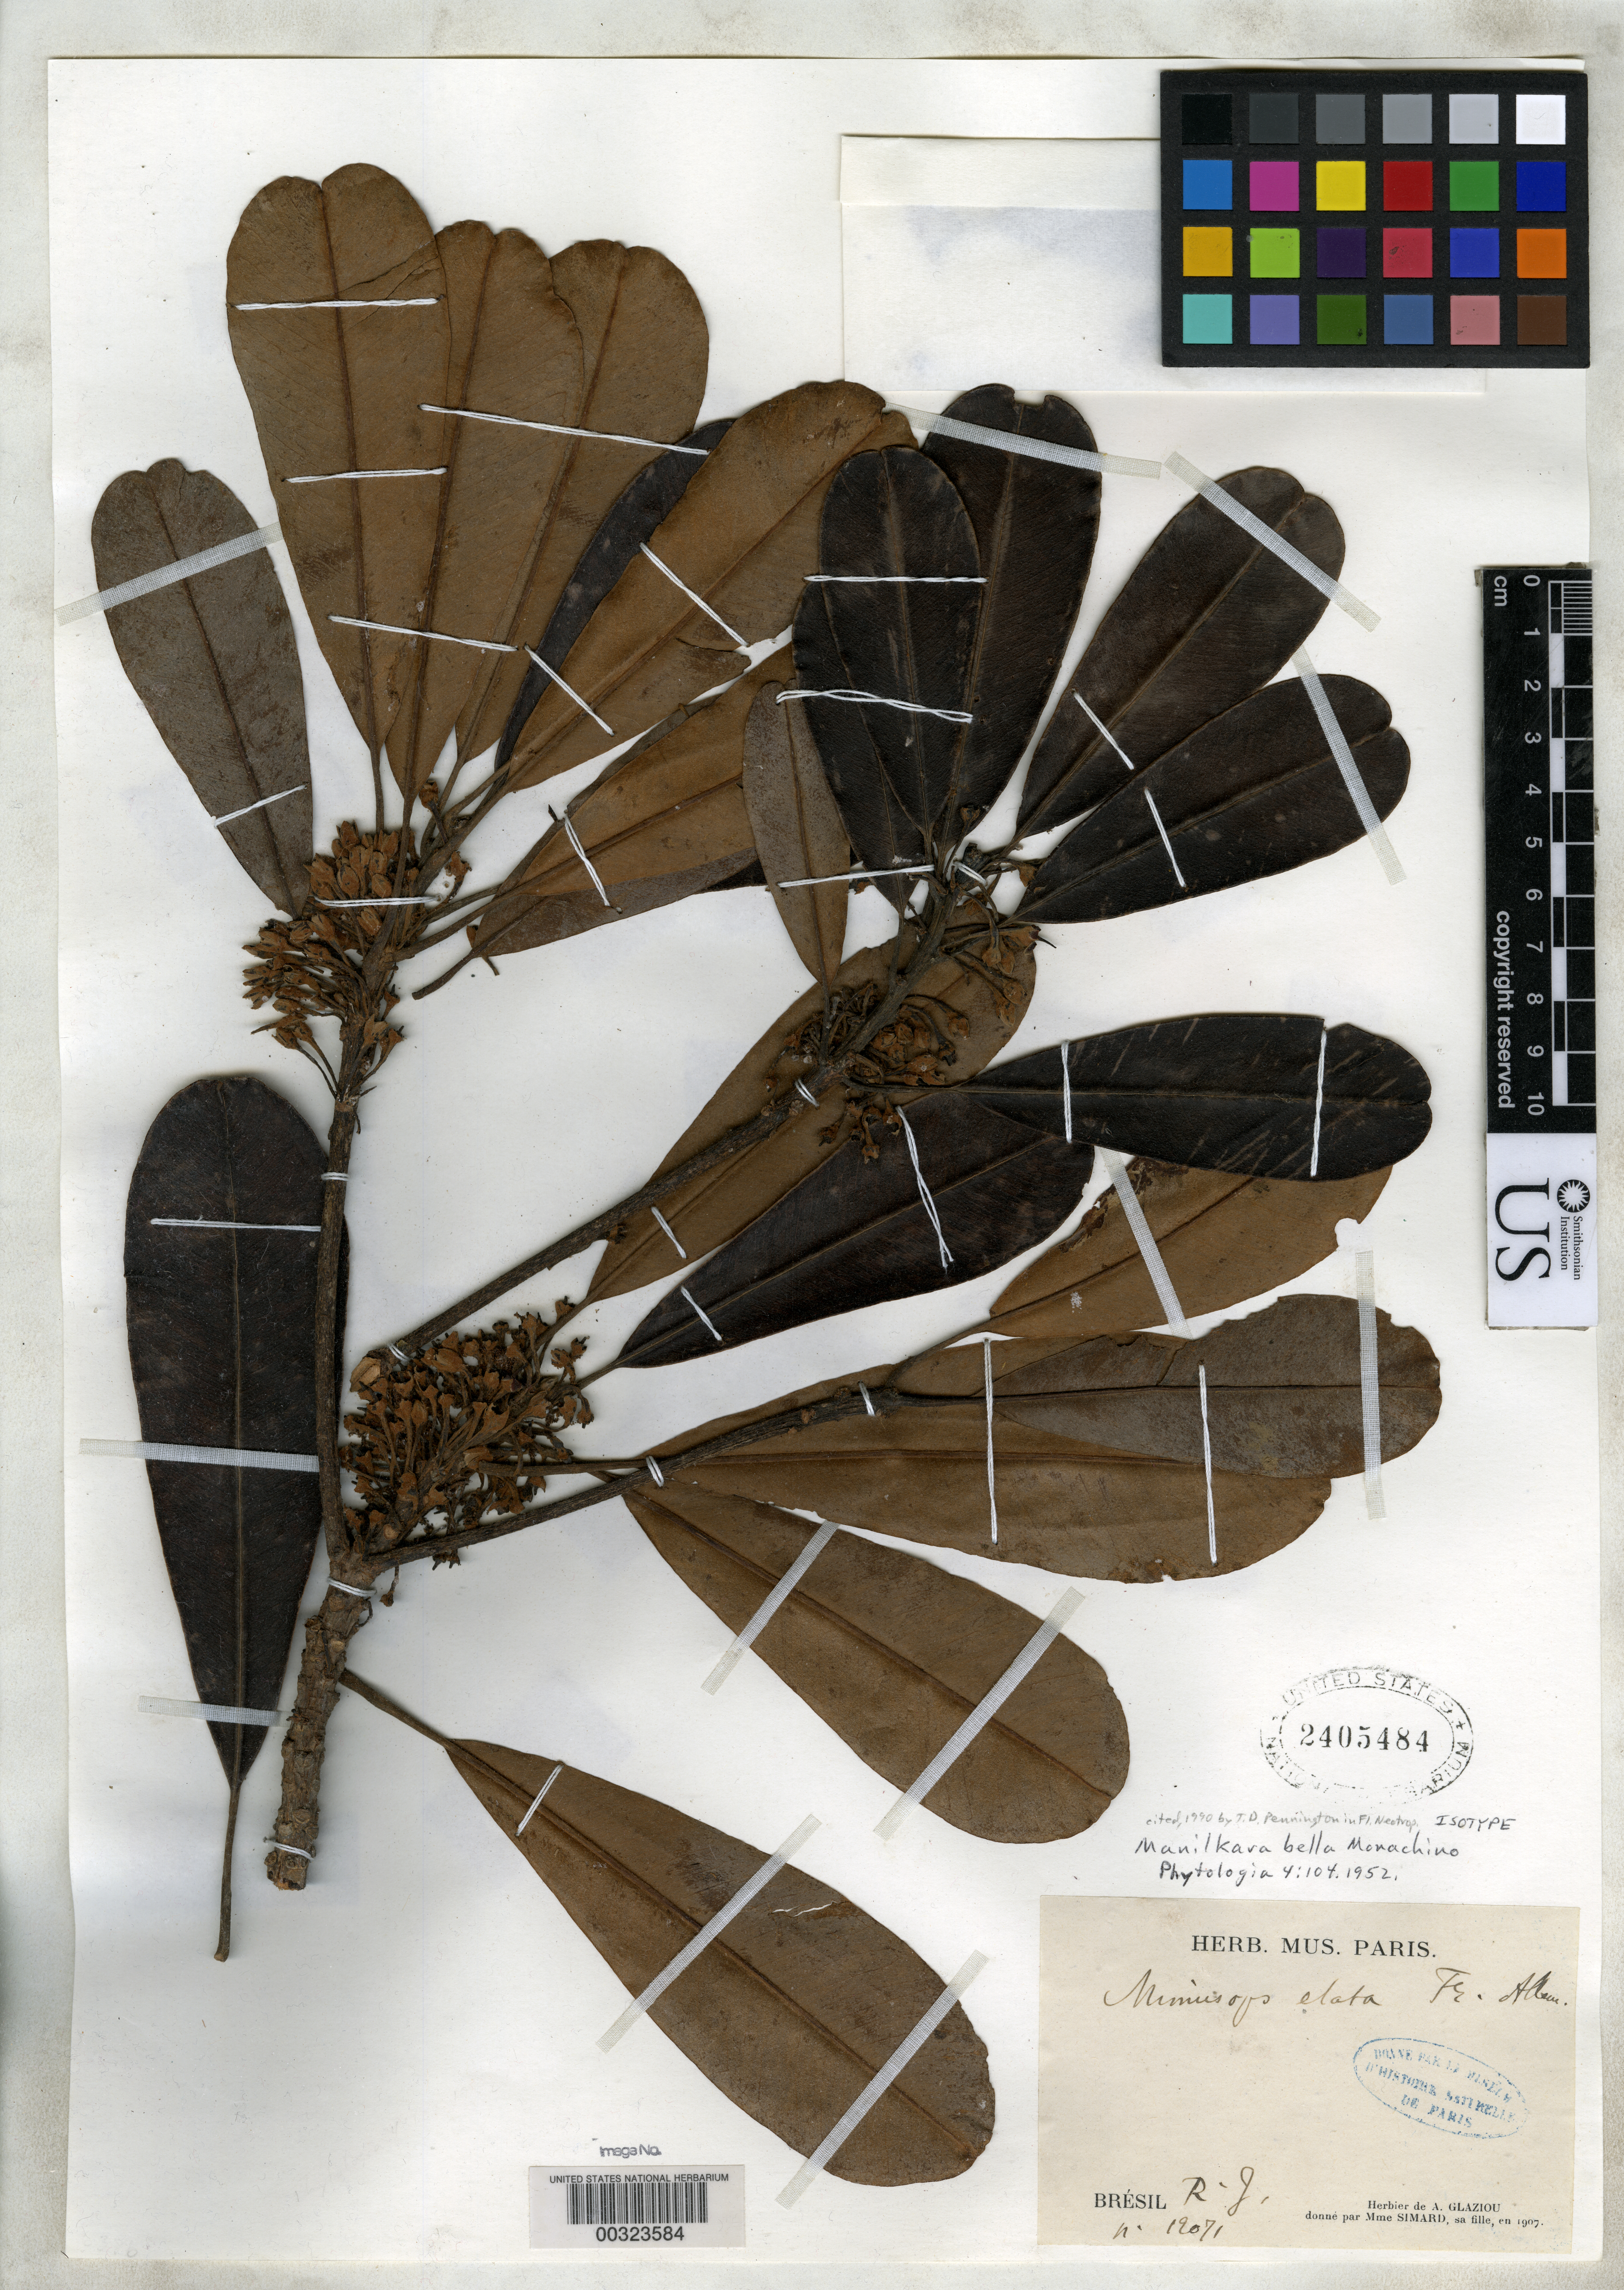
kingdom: Plantae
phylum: Tracheophyta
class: Magnoliopsida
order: Ericales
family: Sapotaceae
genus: Manilkara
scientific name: Manilkara bella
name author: Monach.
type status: Isotype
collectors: A. F. M. Glaziou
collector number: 12071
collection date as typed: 1907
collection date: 1907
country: Brazil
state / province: Rio de Janeiro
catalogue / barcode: US 2405484